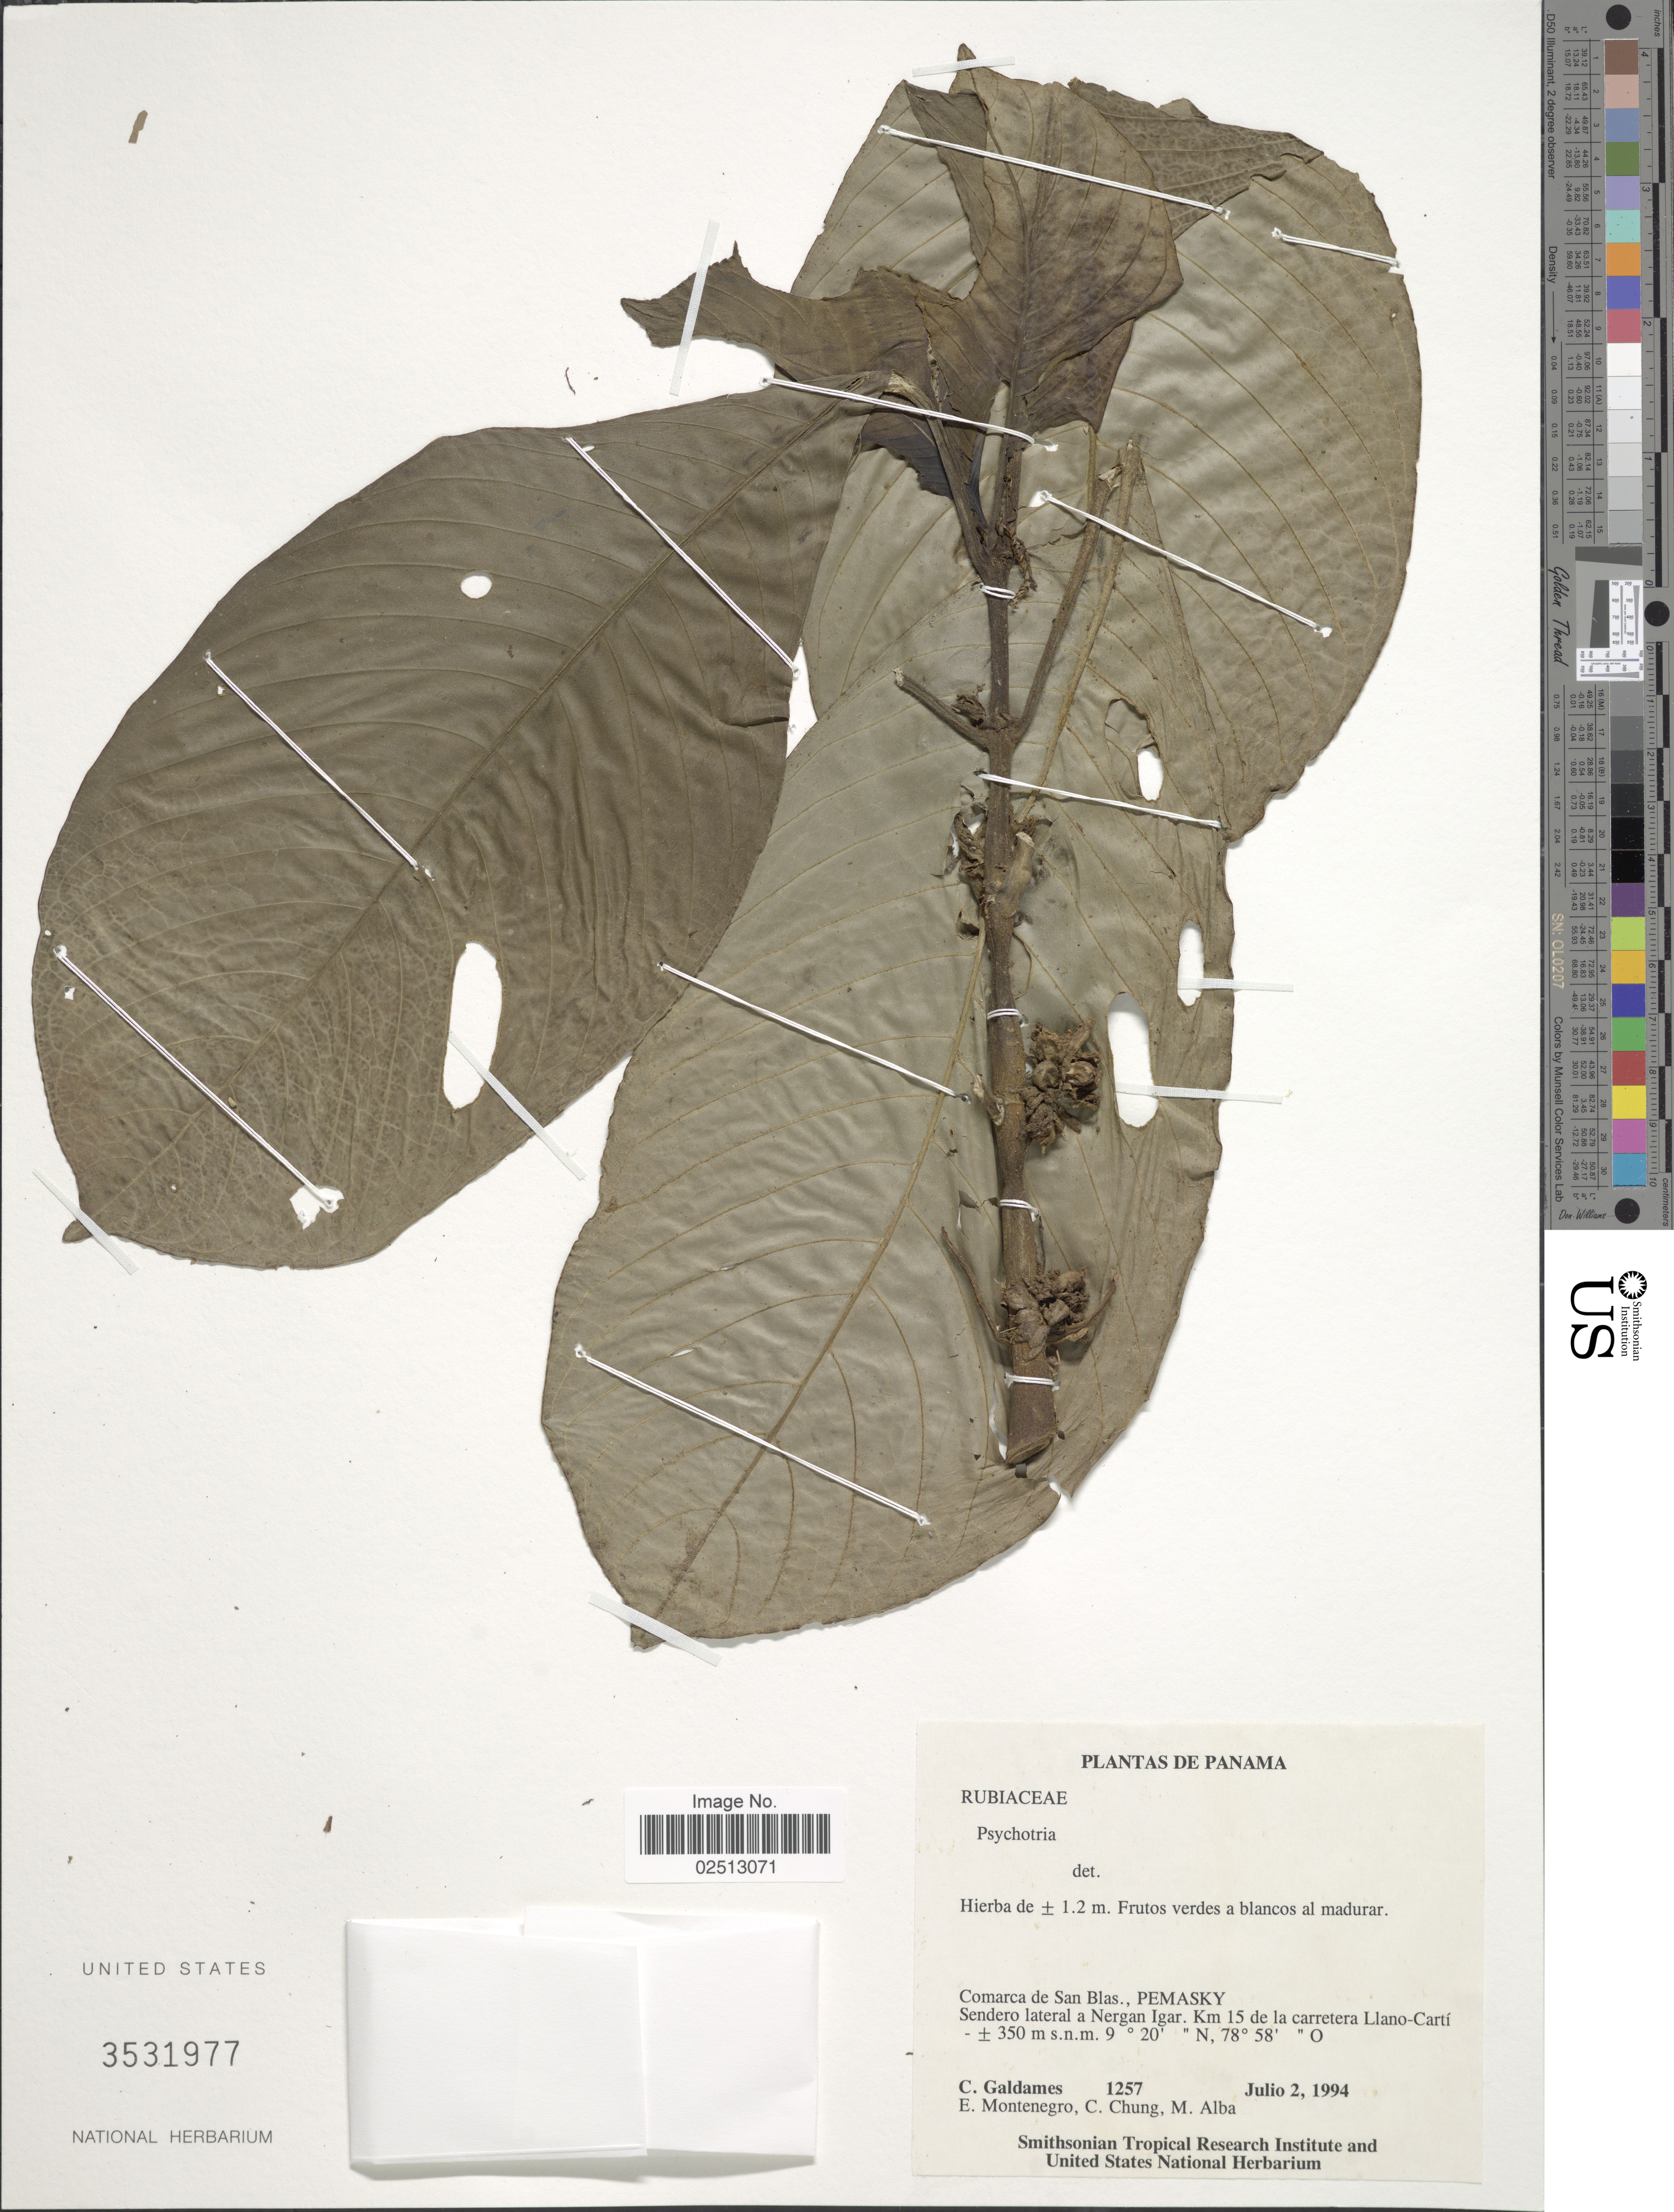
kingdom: Plantae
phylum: Tracheophyta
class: Magnoliopsida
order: Gentianales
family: Rubiaceae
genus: Psychotria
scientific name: Psychotria sp.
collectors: C. Galdames, E. Montenegro, C. Chung & M. Alba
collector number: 1257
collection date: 1994-07-02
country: Panama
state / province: Kuna Yala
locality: Comarca de San Blas., Pemasky, Sendero lateral a Nergan Igar. Km 15 de la carretera Llano -Carti.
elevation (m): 350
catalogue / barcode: US 3531977